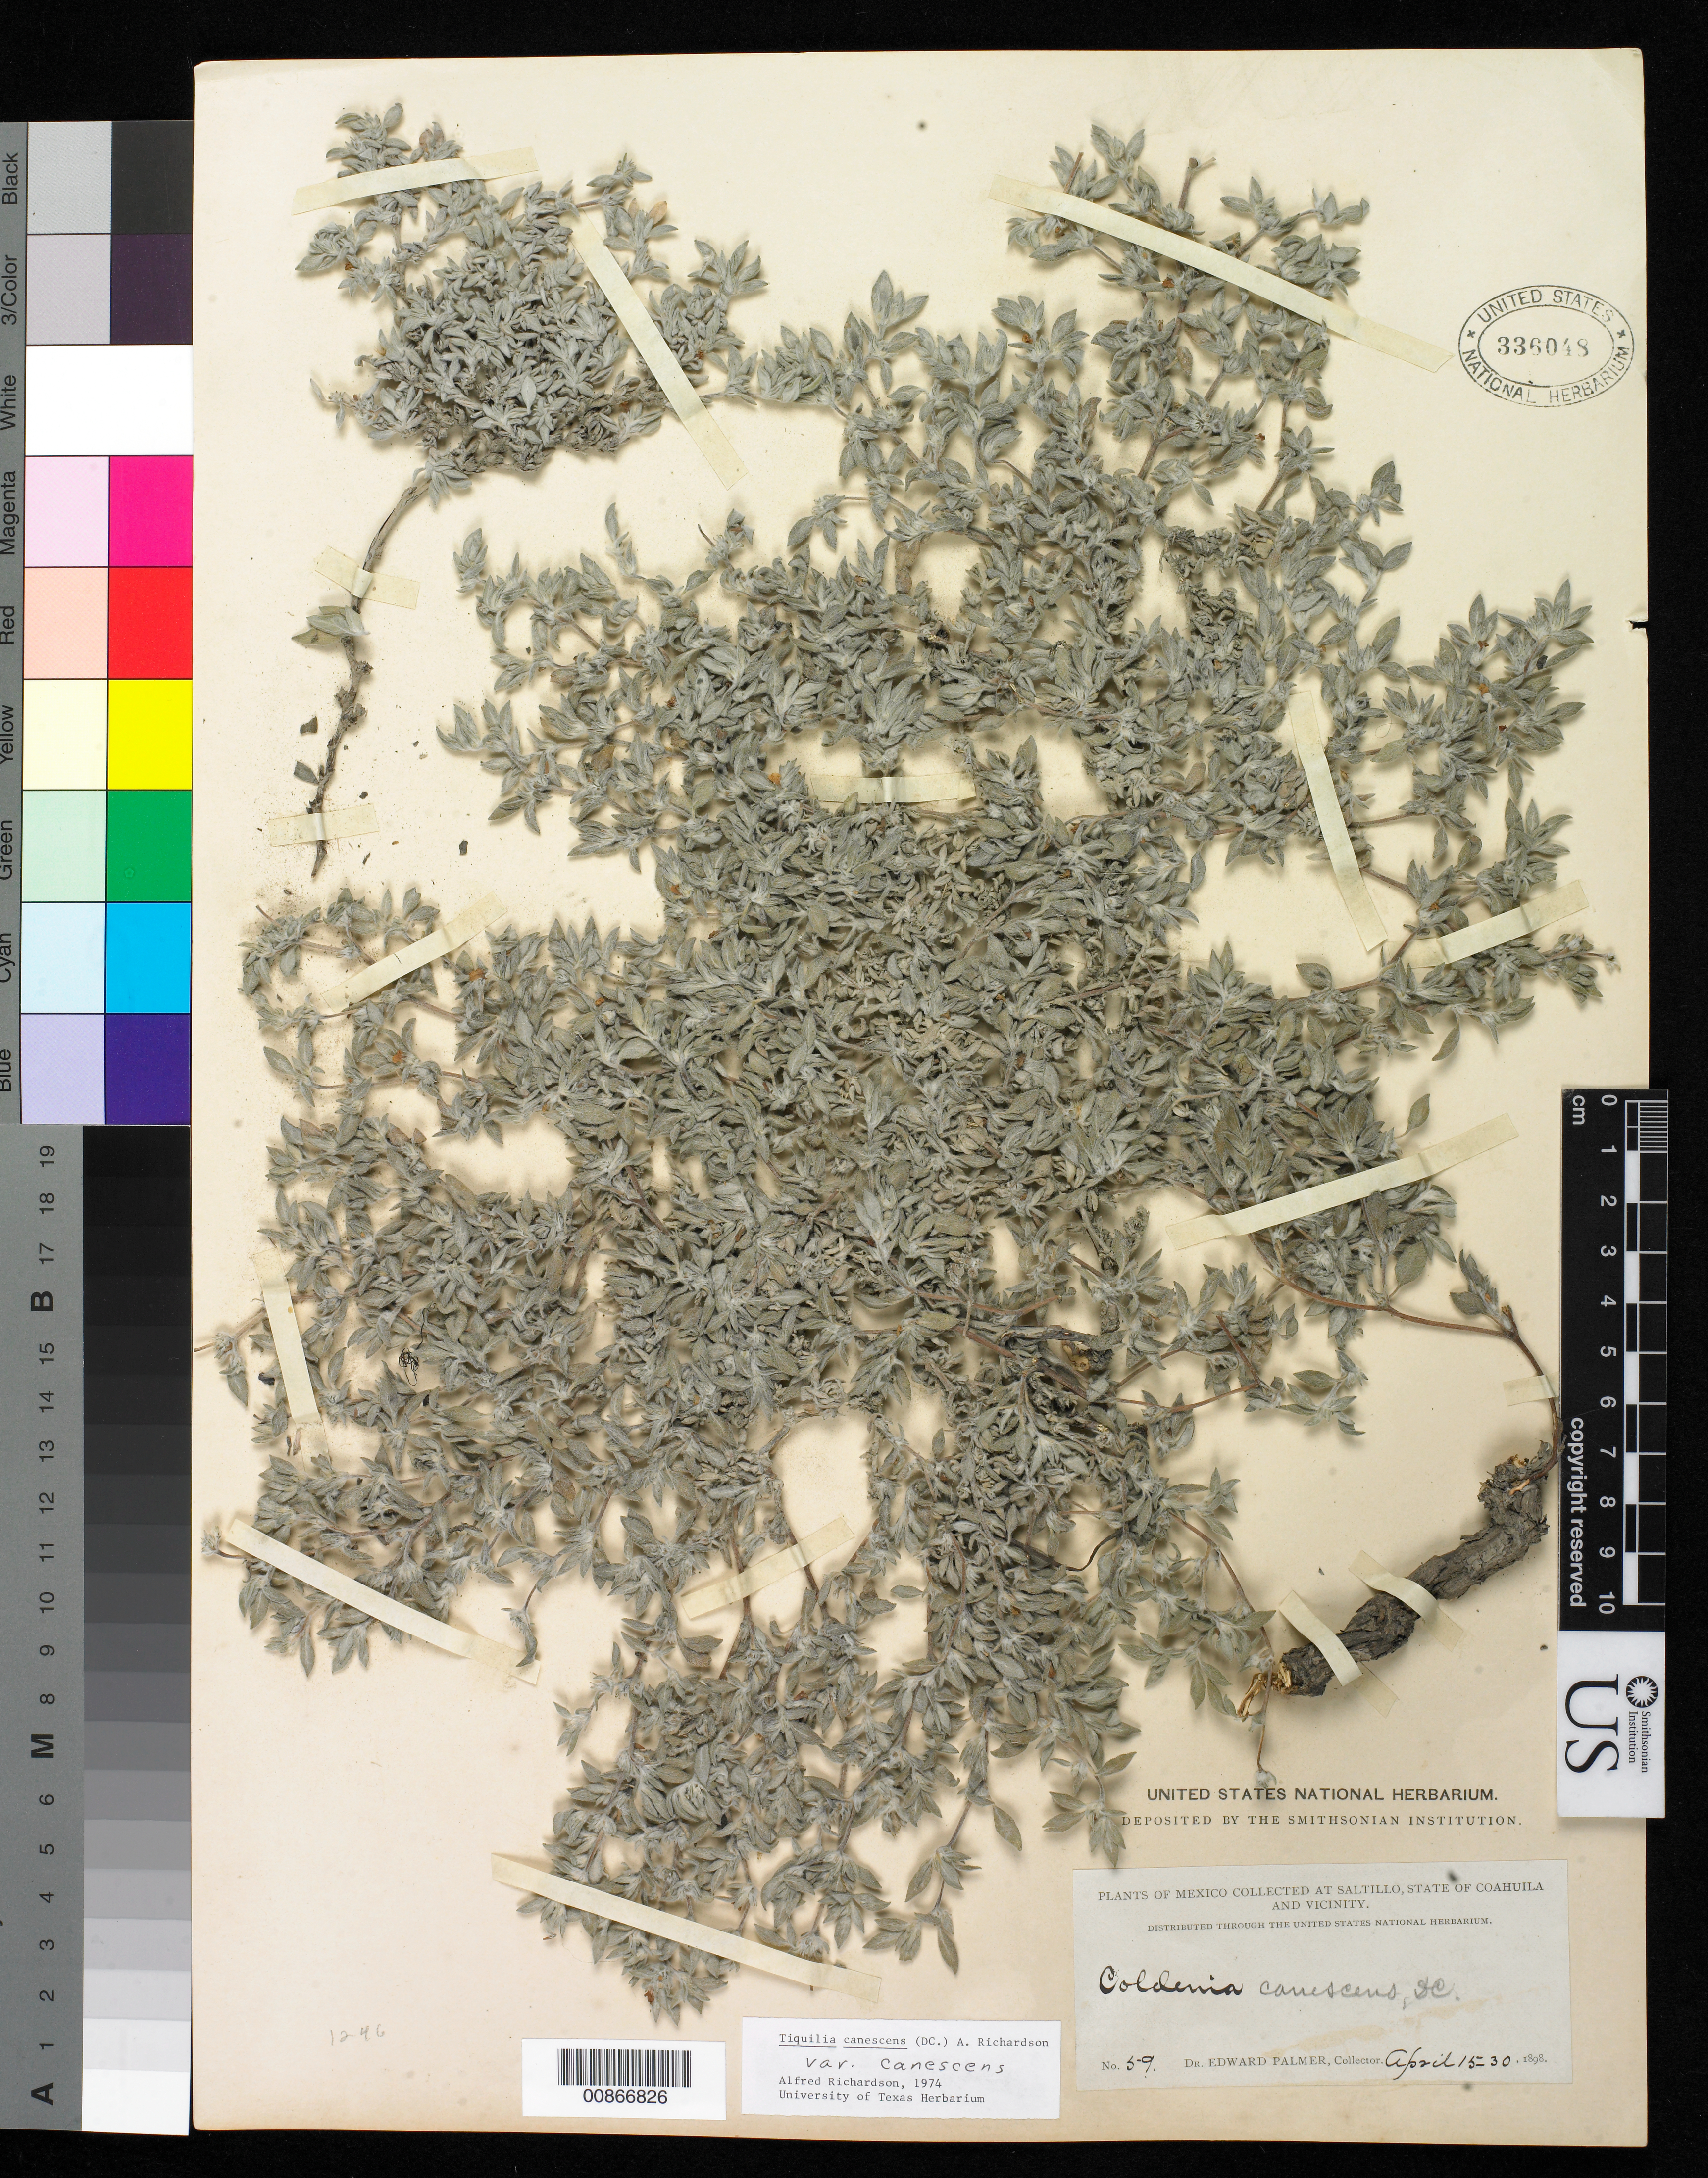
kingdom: Plantae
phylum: Tracheophyta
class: Magnoliopsida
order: Boraginales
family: Ehretiaceae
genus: Tiquilia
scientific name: Tiquilia canescens var. canescens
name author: (DC.) A.T. Richardson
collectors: E. Palmer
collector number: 59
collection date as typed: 15 Apr 1898 to 30 Apr 1898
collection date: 1898-04-15/1898-04-30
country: Mexico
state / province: Coahuila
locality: Saltillo, Coahuila and vicinity.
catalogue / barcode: US 336048